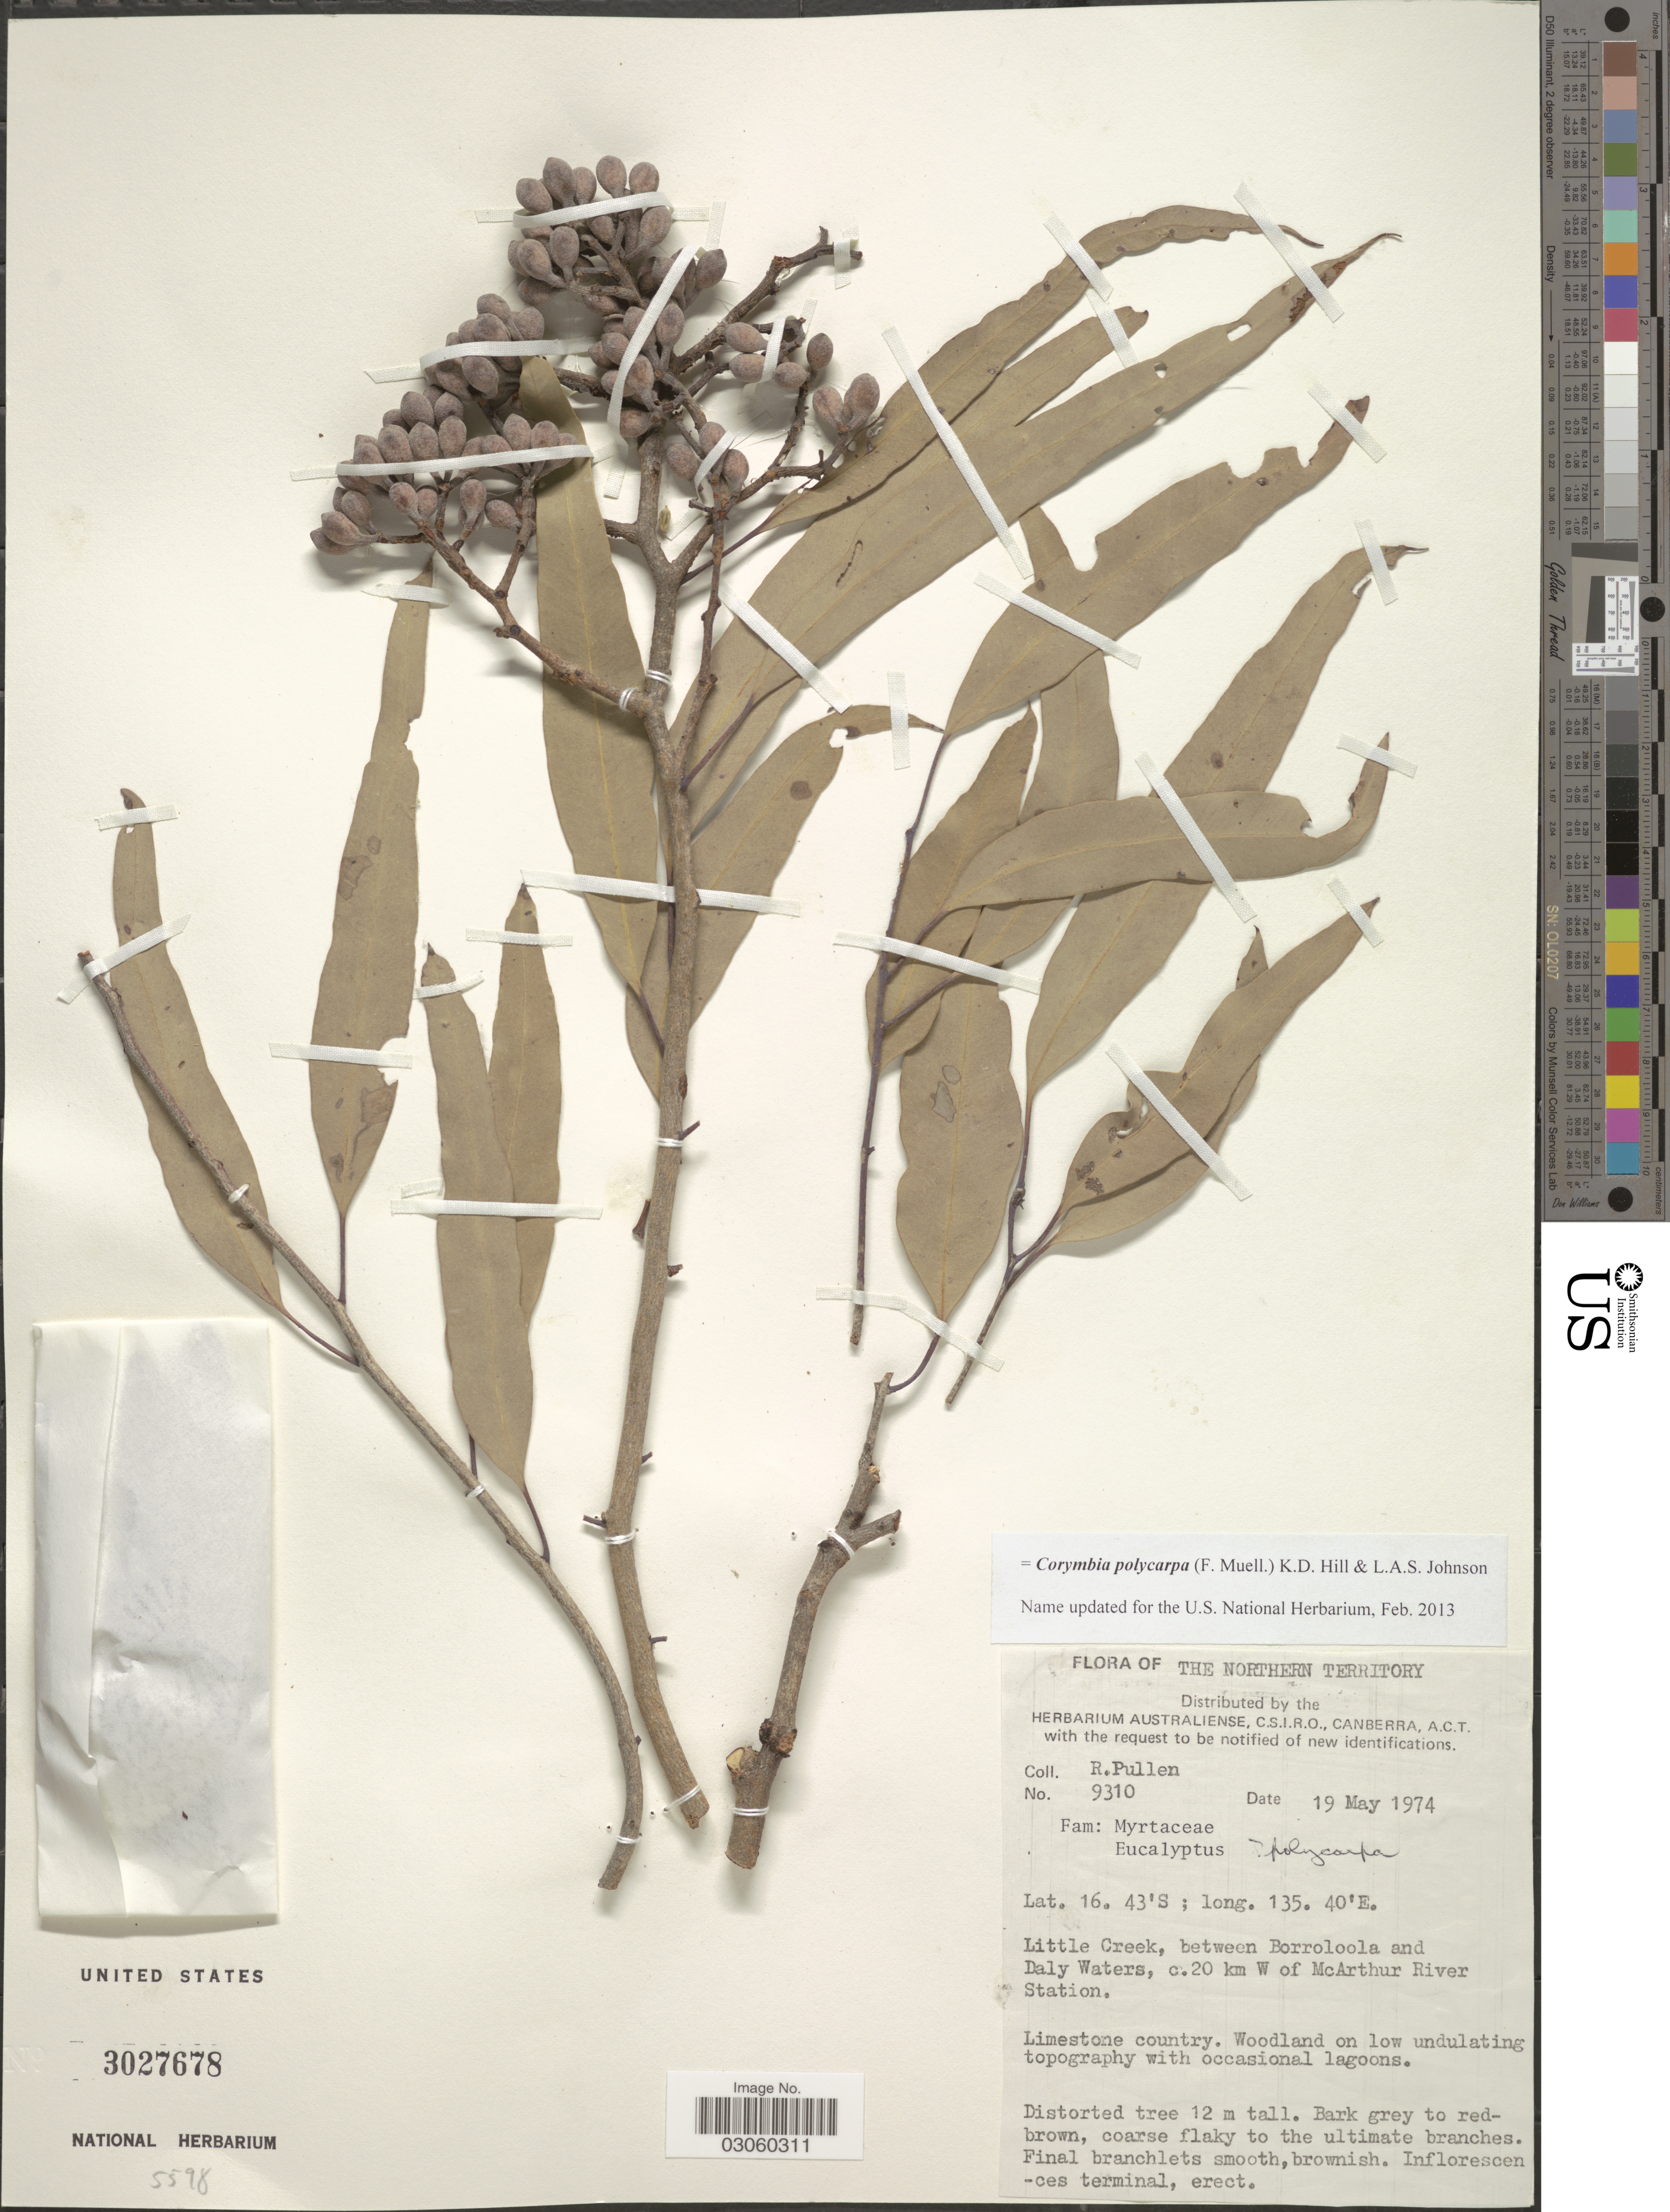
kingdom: Plantae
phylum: Tracheophyta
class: Magnoliopsida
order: Myrtales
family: Myrtaceae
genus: Corymbia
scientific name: Corymbia polycarpa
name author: (F. Muell.) K.D. Hill & L.A.S. Johnson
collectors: R. Pullen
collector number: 9310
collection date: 1974-05-19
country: Australia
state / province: Northern Territory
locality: Little Creek, between Borroloola and Daly Waters, c.20 km W of McArthur River Station.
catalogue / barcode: US 3027678